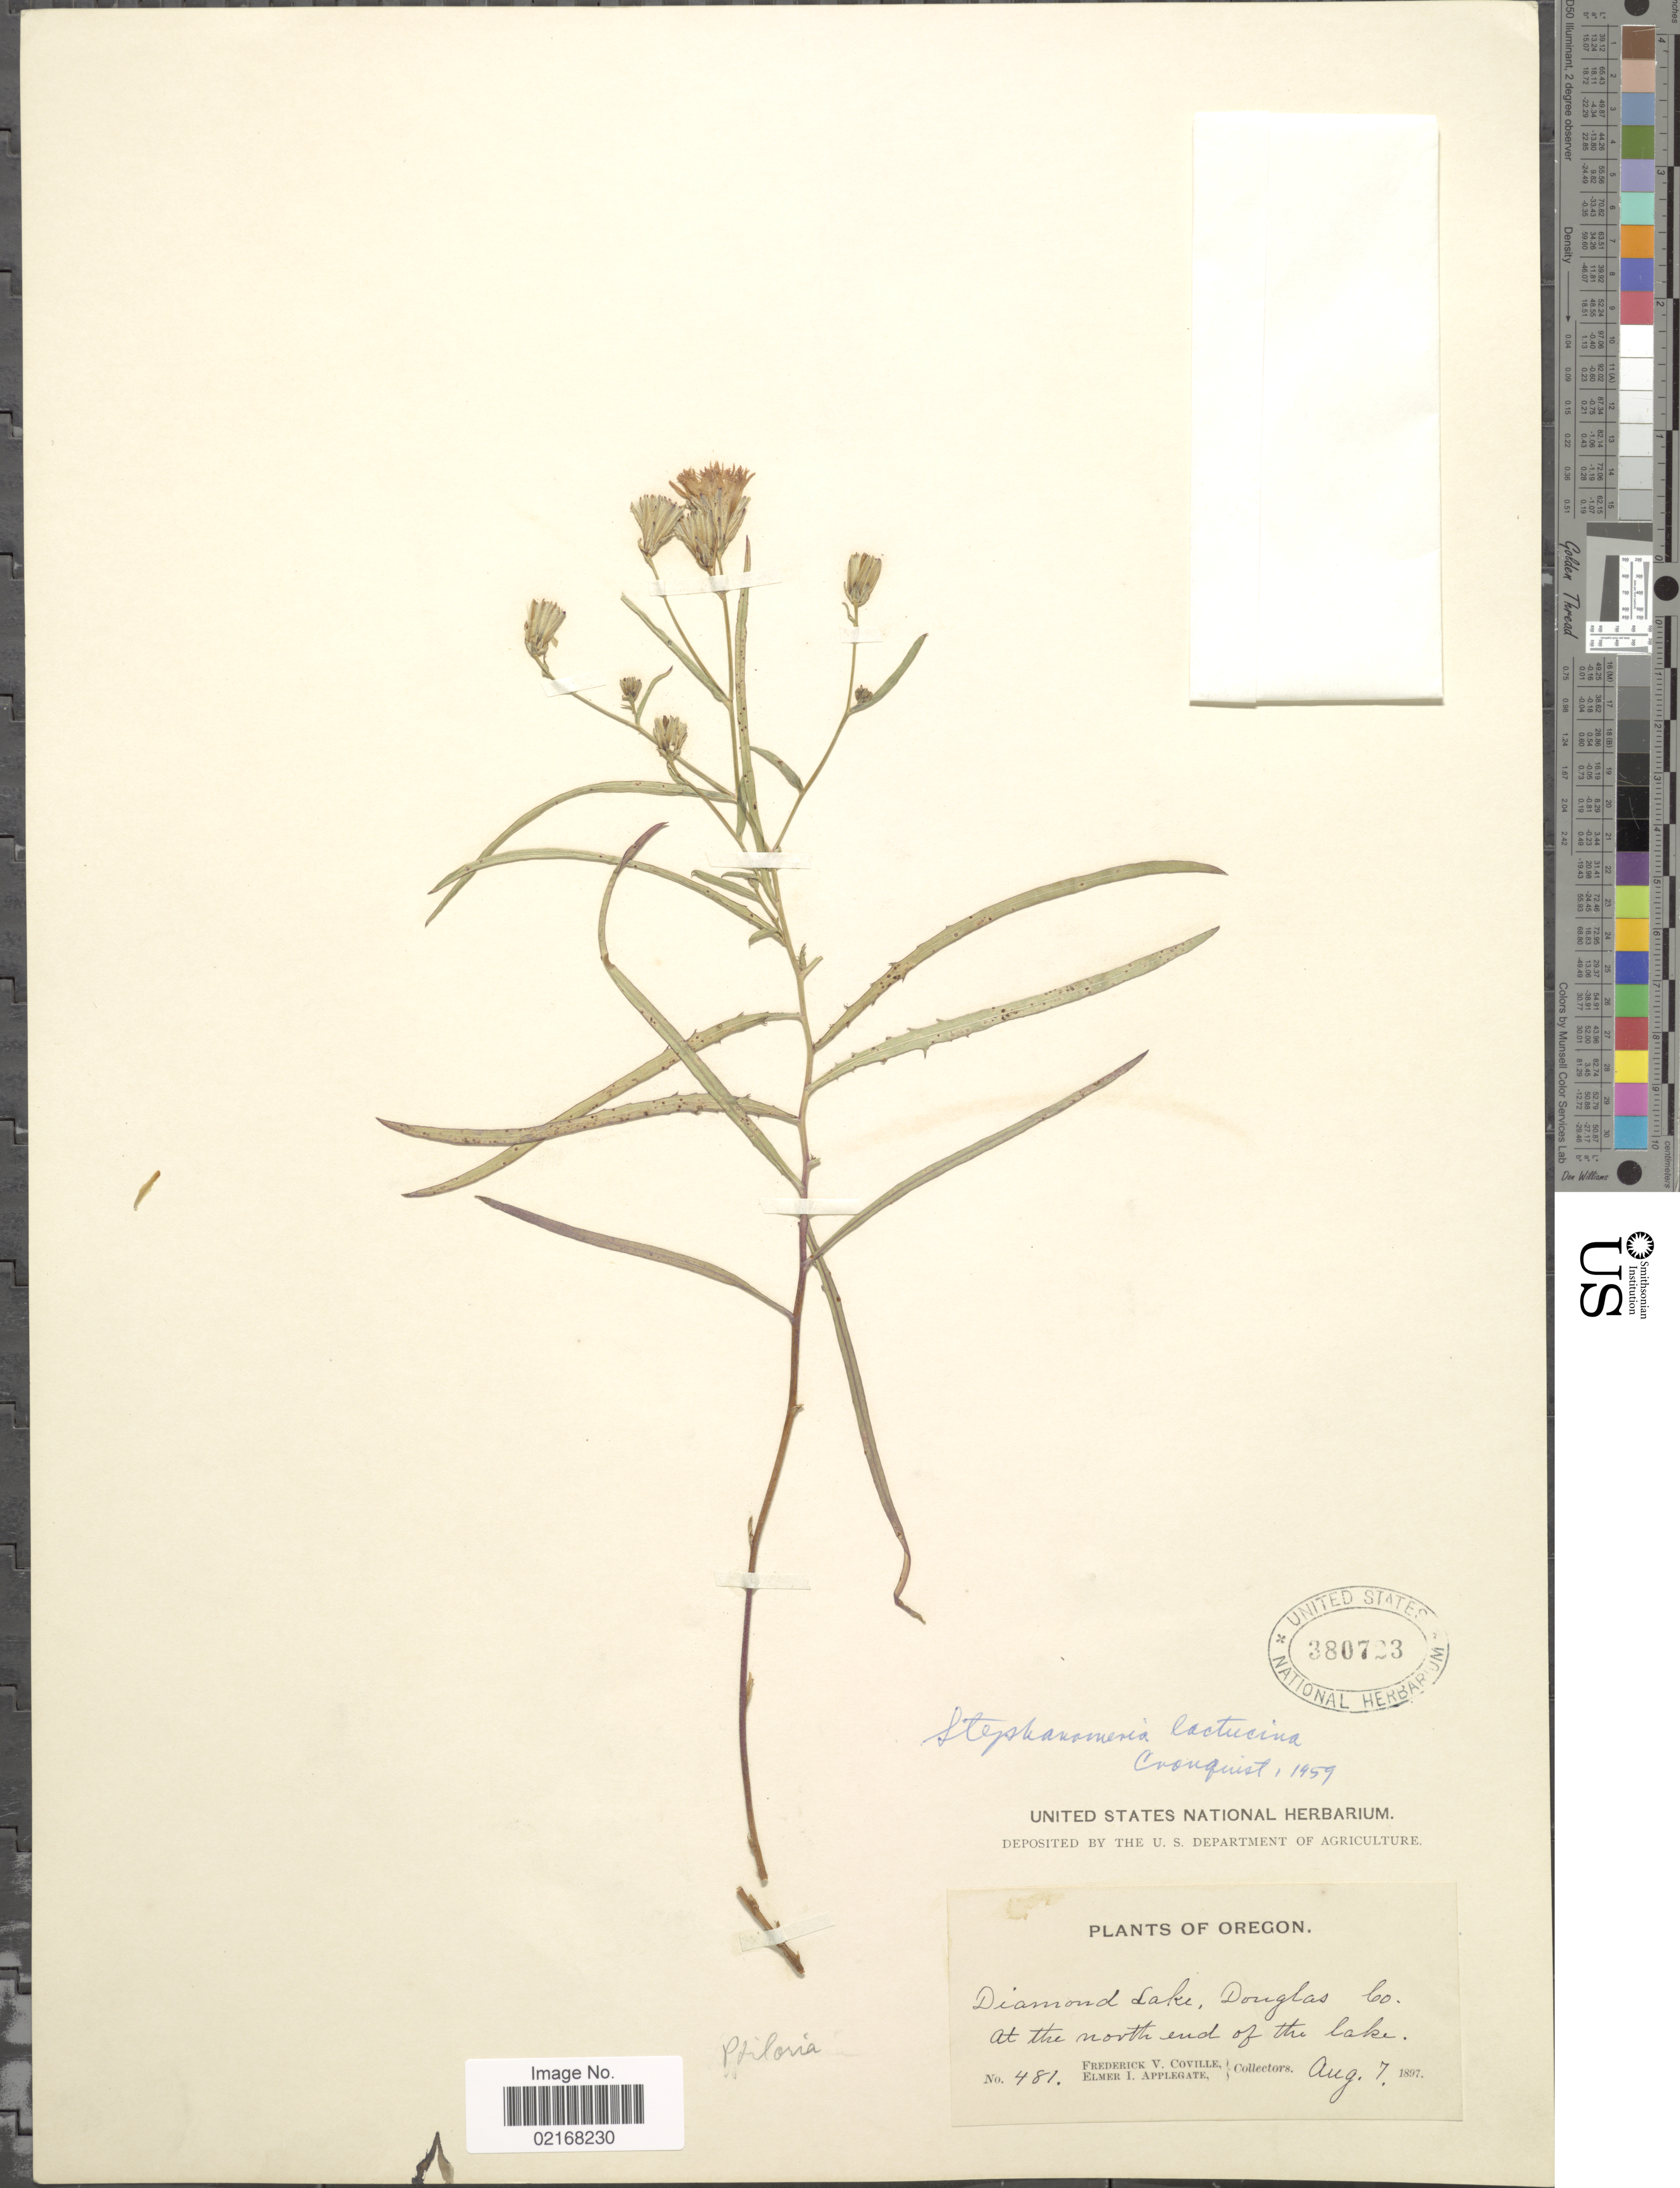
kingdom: Plantae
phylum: Tracheophyta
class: Magnoliopsida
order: Asterales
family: Asteraceae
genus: Stephanomeria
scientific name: Stephanomeria lactucina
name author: A. Gray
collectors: F. V. Coville & E. I. Applegate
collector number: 481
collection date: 1897-08-07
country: United States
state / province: Oregon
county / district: Douglas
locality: Diamond Lake, Douglas Co. At the north end of the lake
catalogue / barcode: US 380723